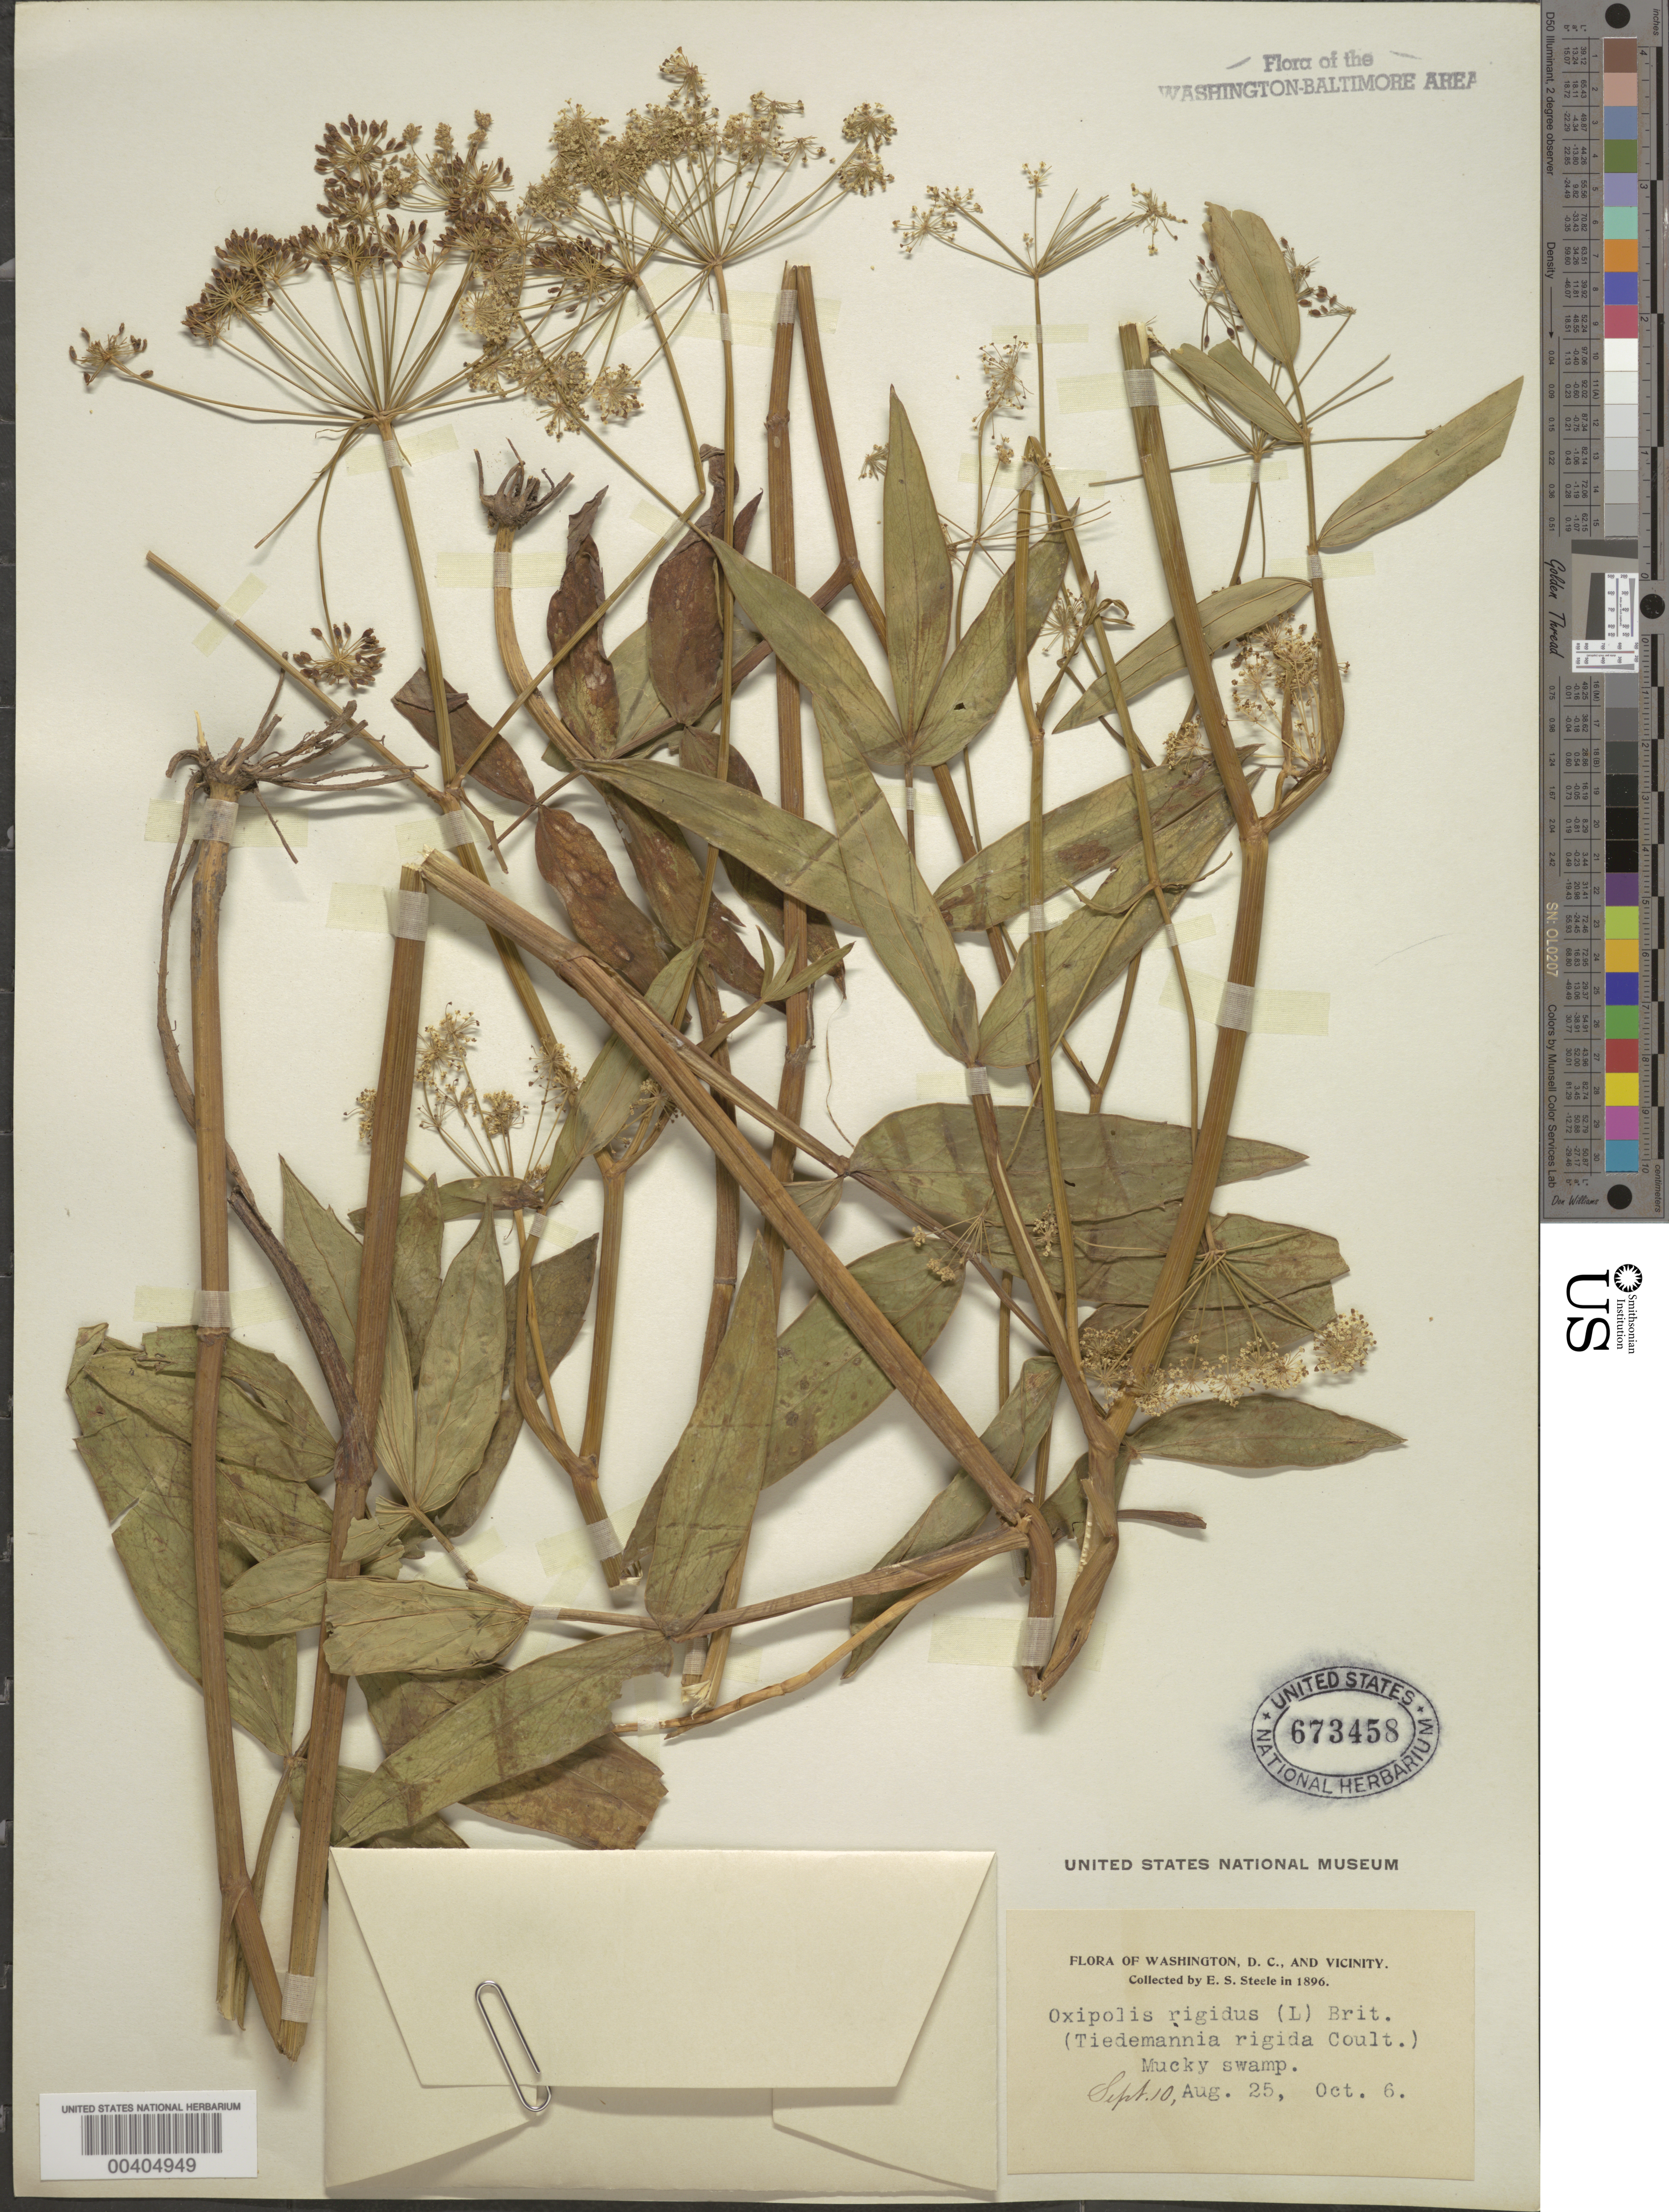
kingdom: Plantae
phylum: Tracheophyta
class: Magnoliopsida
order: Apiales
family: Apiaceae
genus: Oxypolis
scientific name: Oxypolis rigidior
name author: (L.) Raf.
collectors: E. Steele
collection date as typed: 10 Aug 1896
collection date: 1896-08-10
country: United States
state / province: District of Columbia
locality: Washington DC Area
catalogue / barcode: US 673458